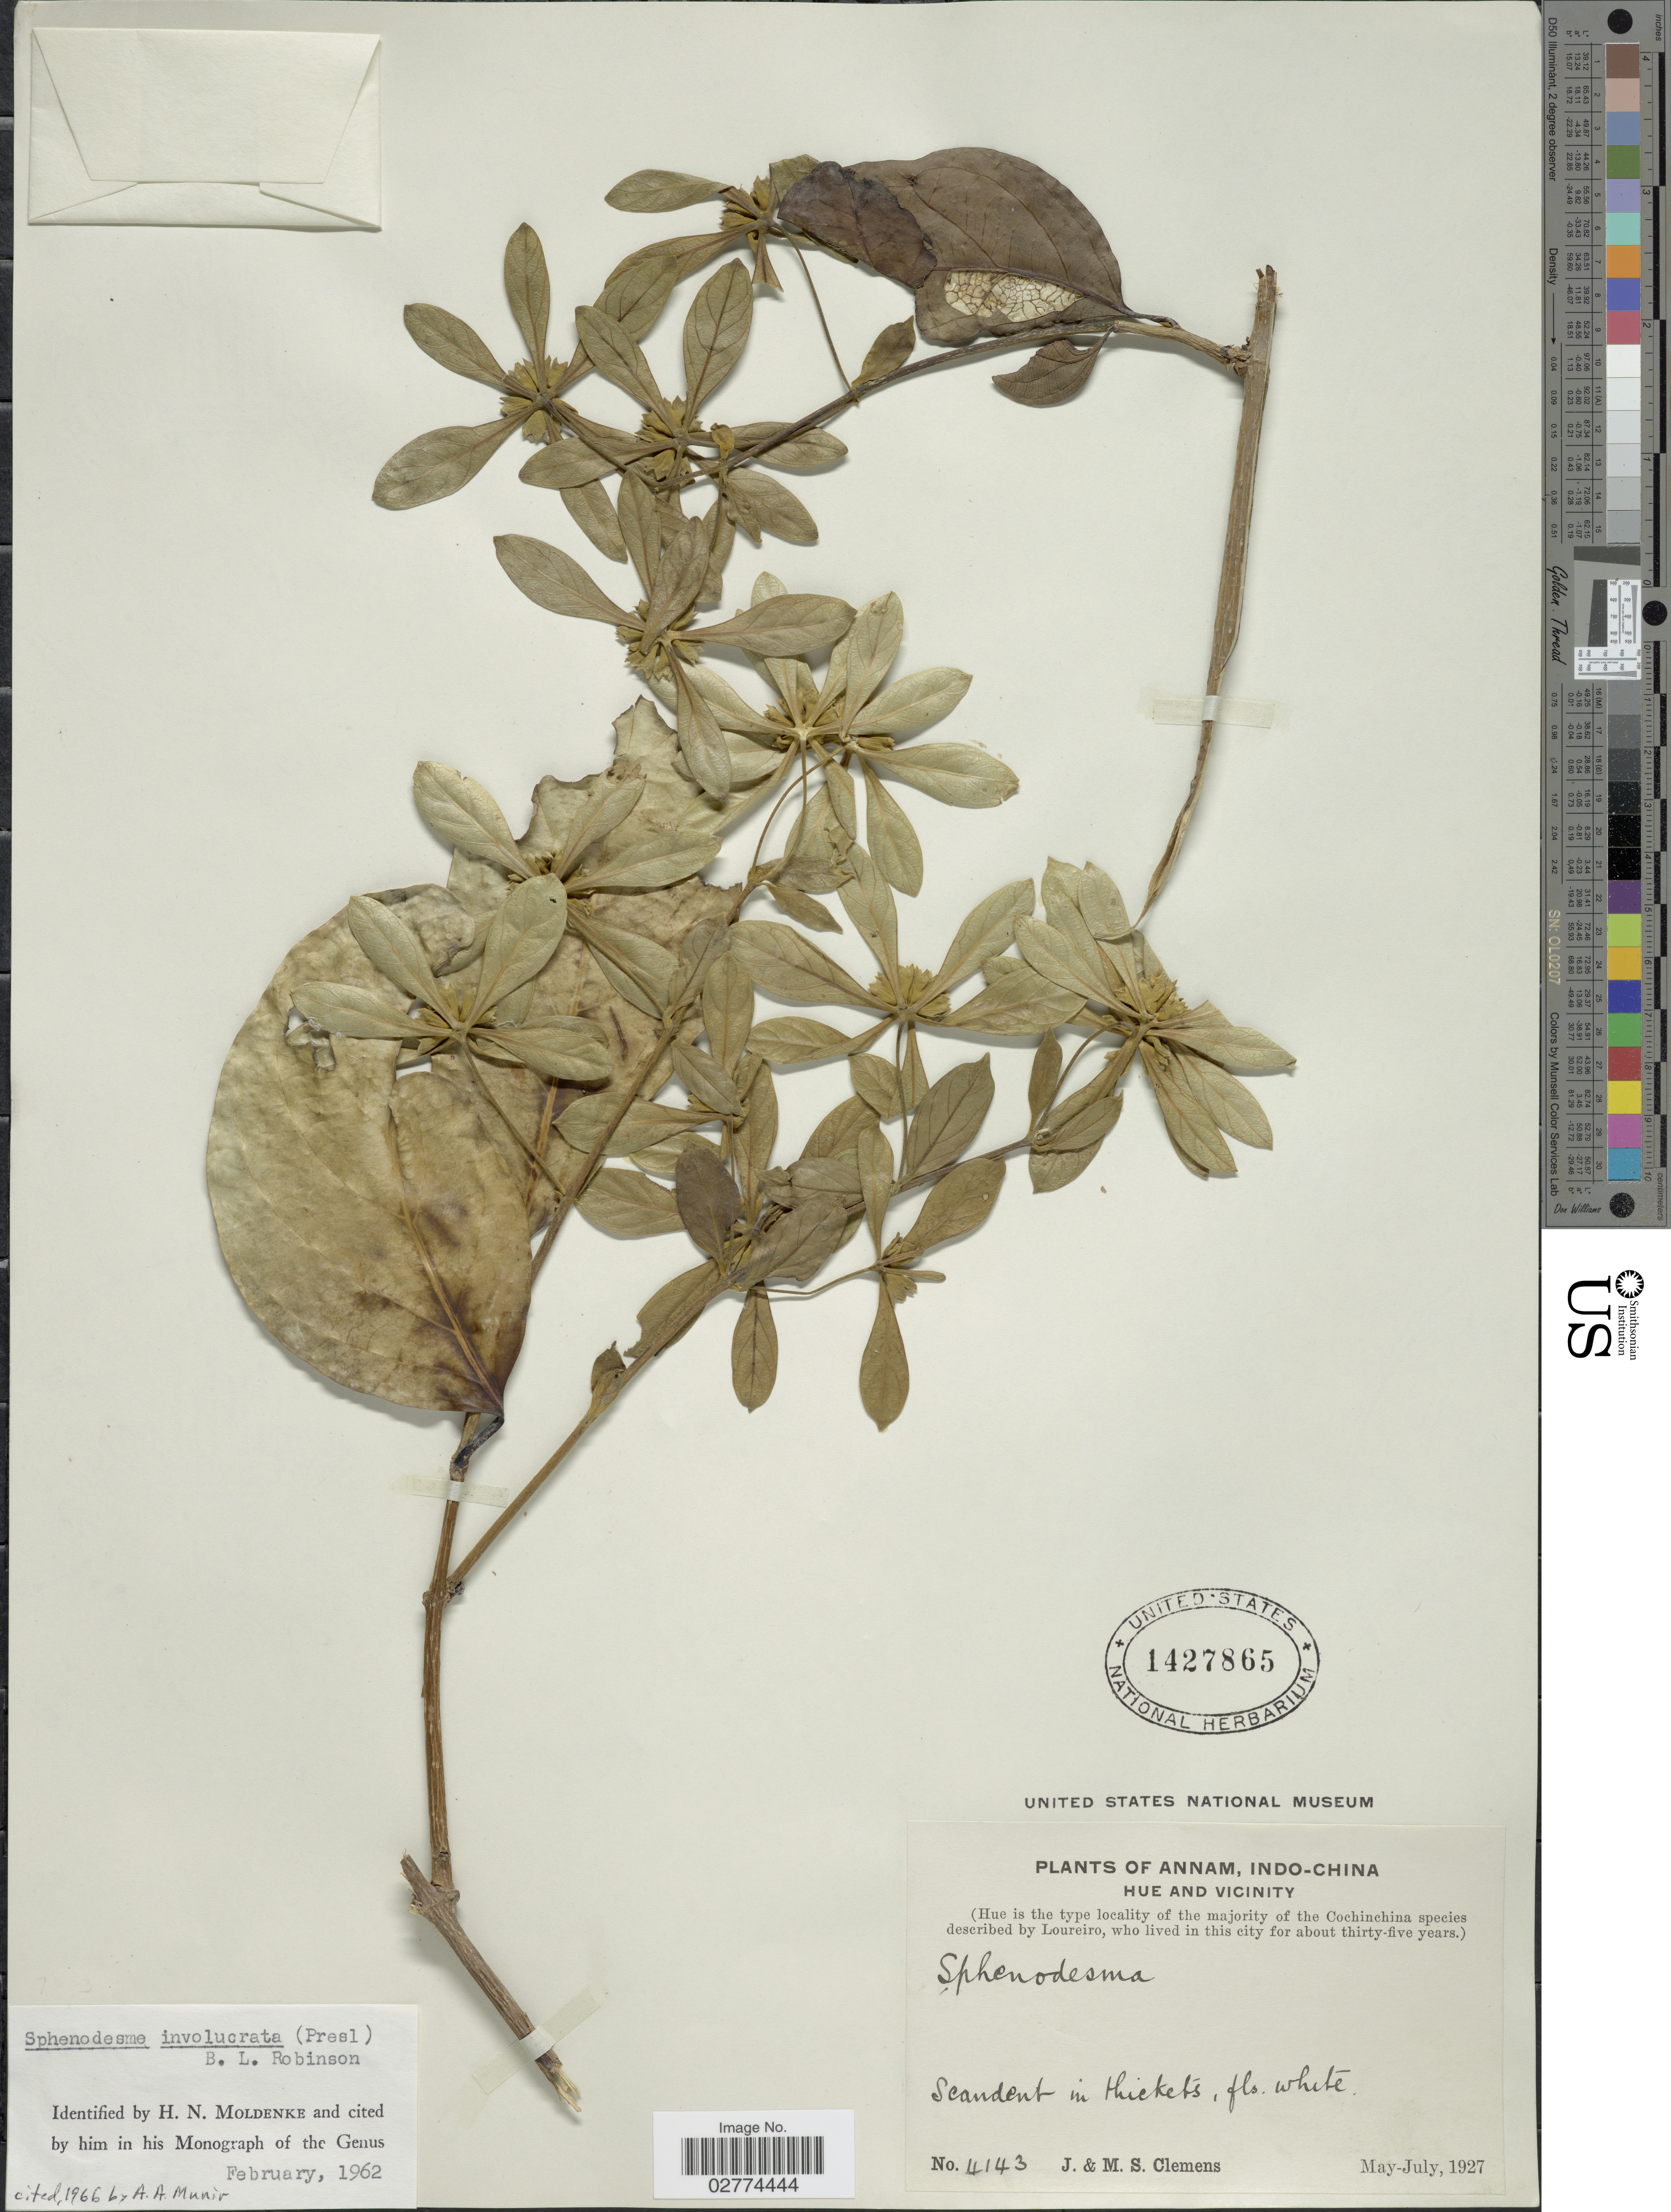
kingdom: Plantae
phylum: Tracheophyta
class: Magnoliopsida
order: Lamiales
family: Lamiaceae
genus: Sphenodesme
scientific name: Sphenodesme involucrata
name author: (C. Presl) B.L. Rob.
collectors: J. Clemens & M. S. Clemens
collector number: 4143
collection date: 1927-05/1927-07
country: Vietnam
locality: Annam, Indo-China. Hue and Vicinity.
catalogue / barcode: US 1427865